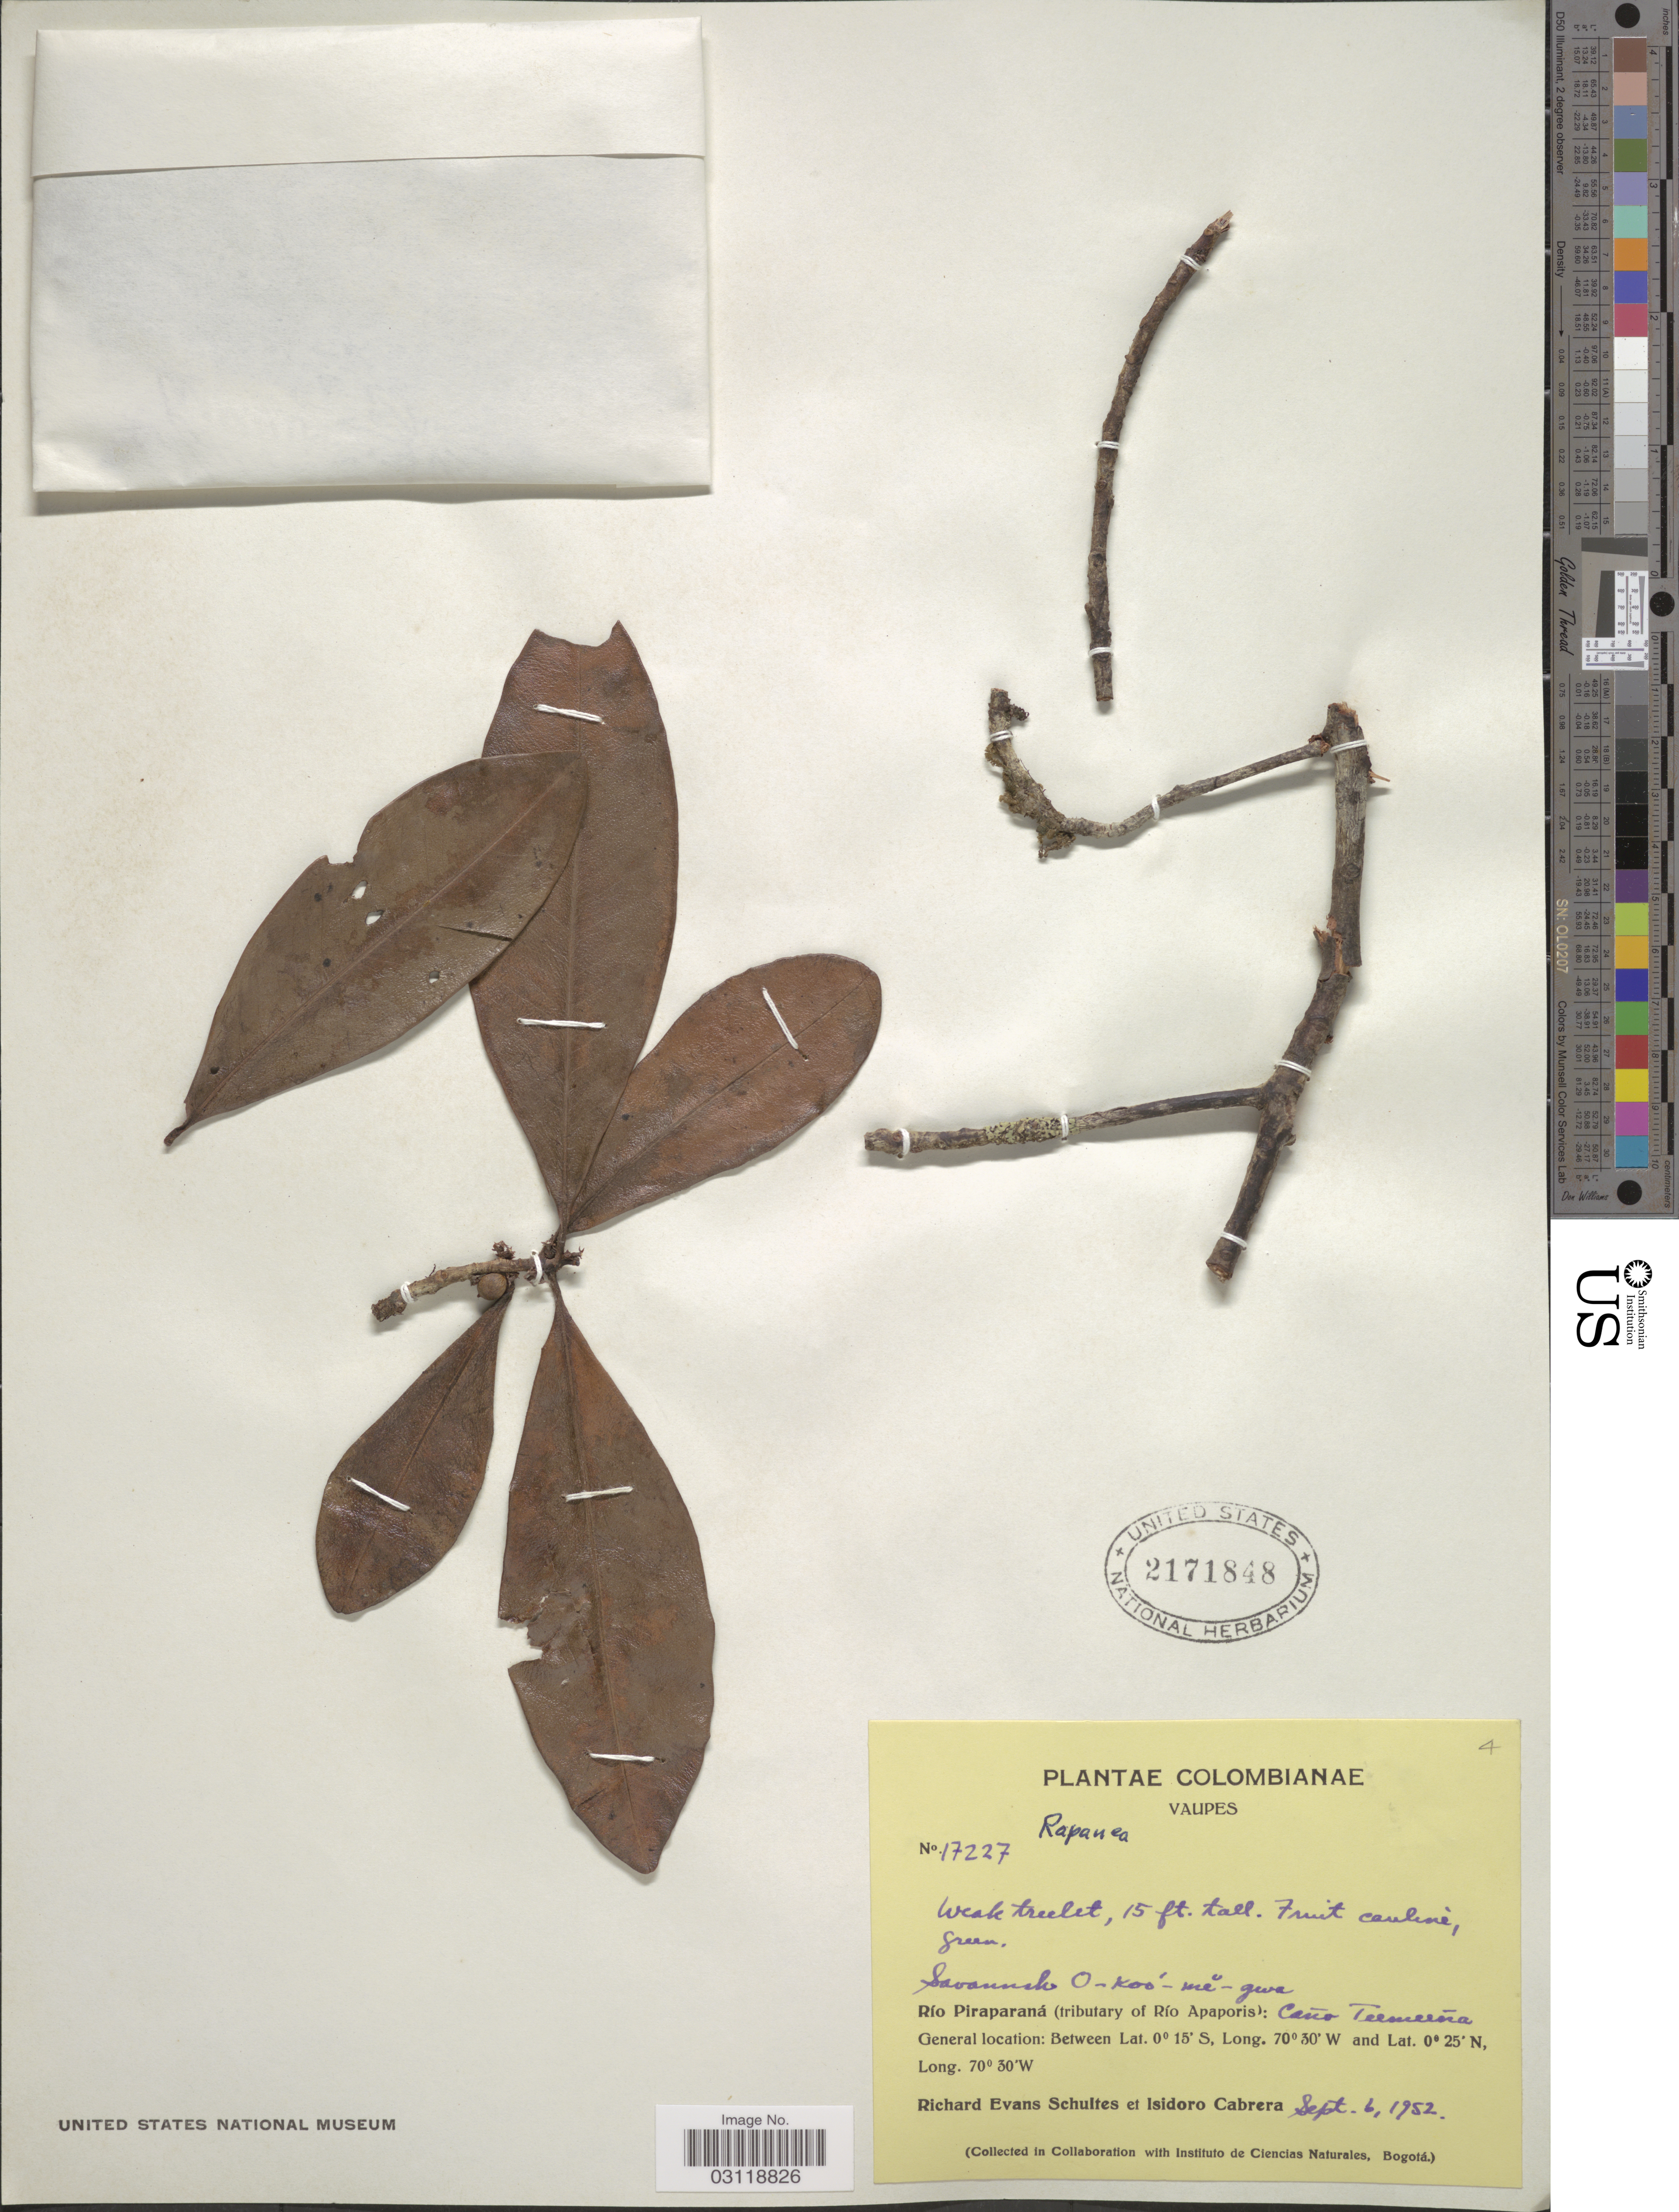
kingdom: Plantae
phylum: Tracheophyta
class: Magnoliopsida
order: Ericales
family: Primulaceae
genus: Rapanea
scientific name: Rapanea sp.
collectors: R. E. Schultes & I. Cabrera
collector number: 17227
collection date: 1952-09-06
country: Colombia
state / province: Vaupés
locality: Savannah O-Koó-mĕ-gwa. Río Piraparaná (tributary of Río Apaporis): Caño Teemeeña.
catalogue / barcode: US 2171848